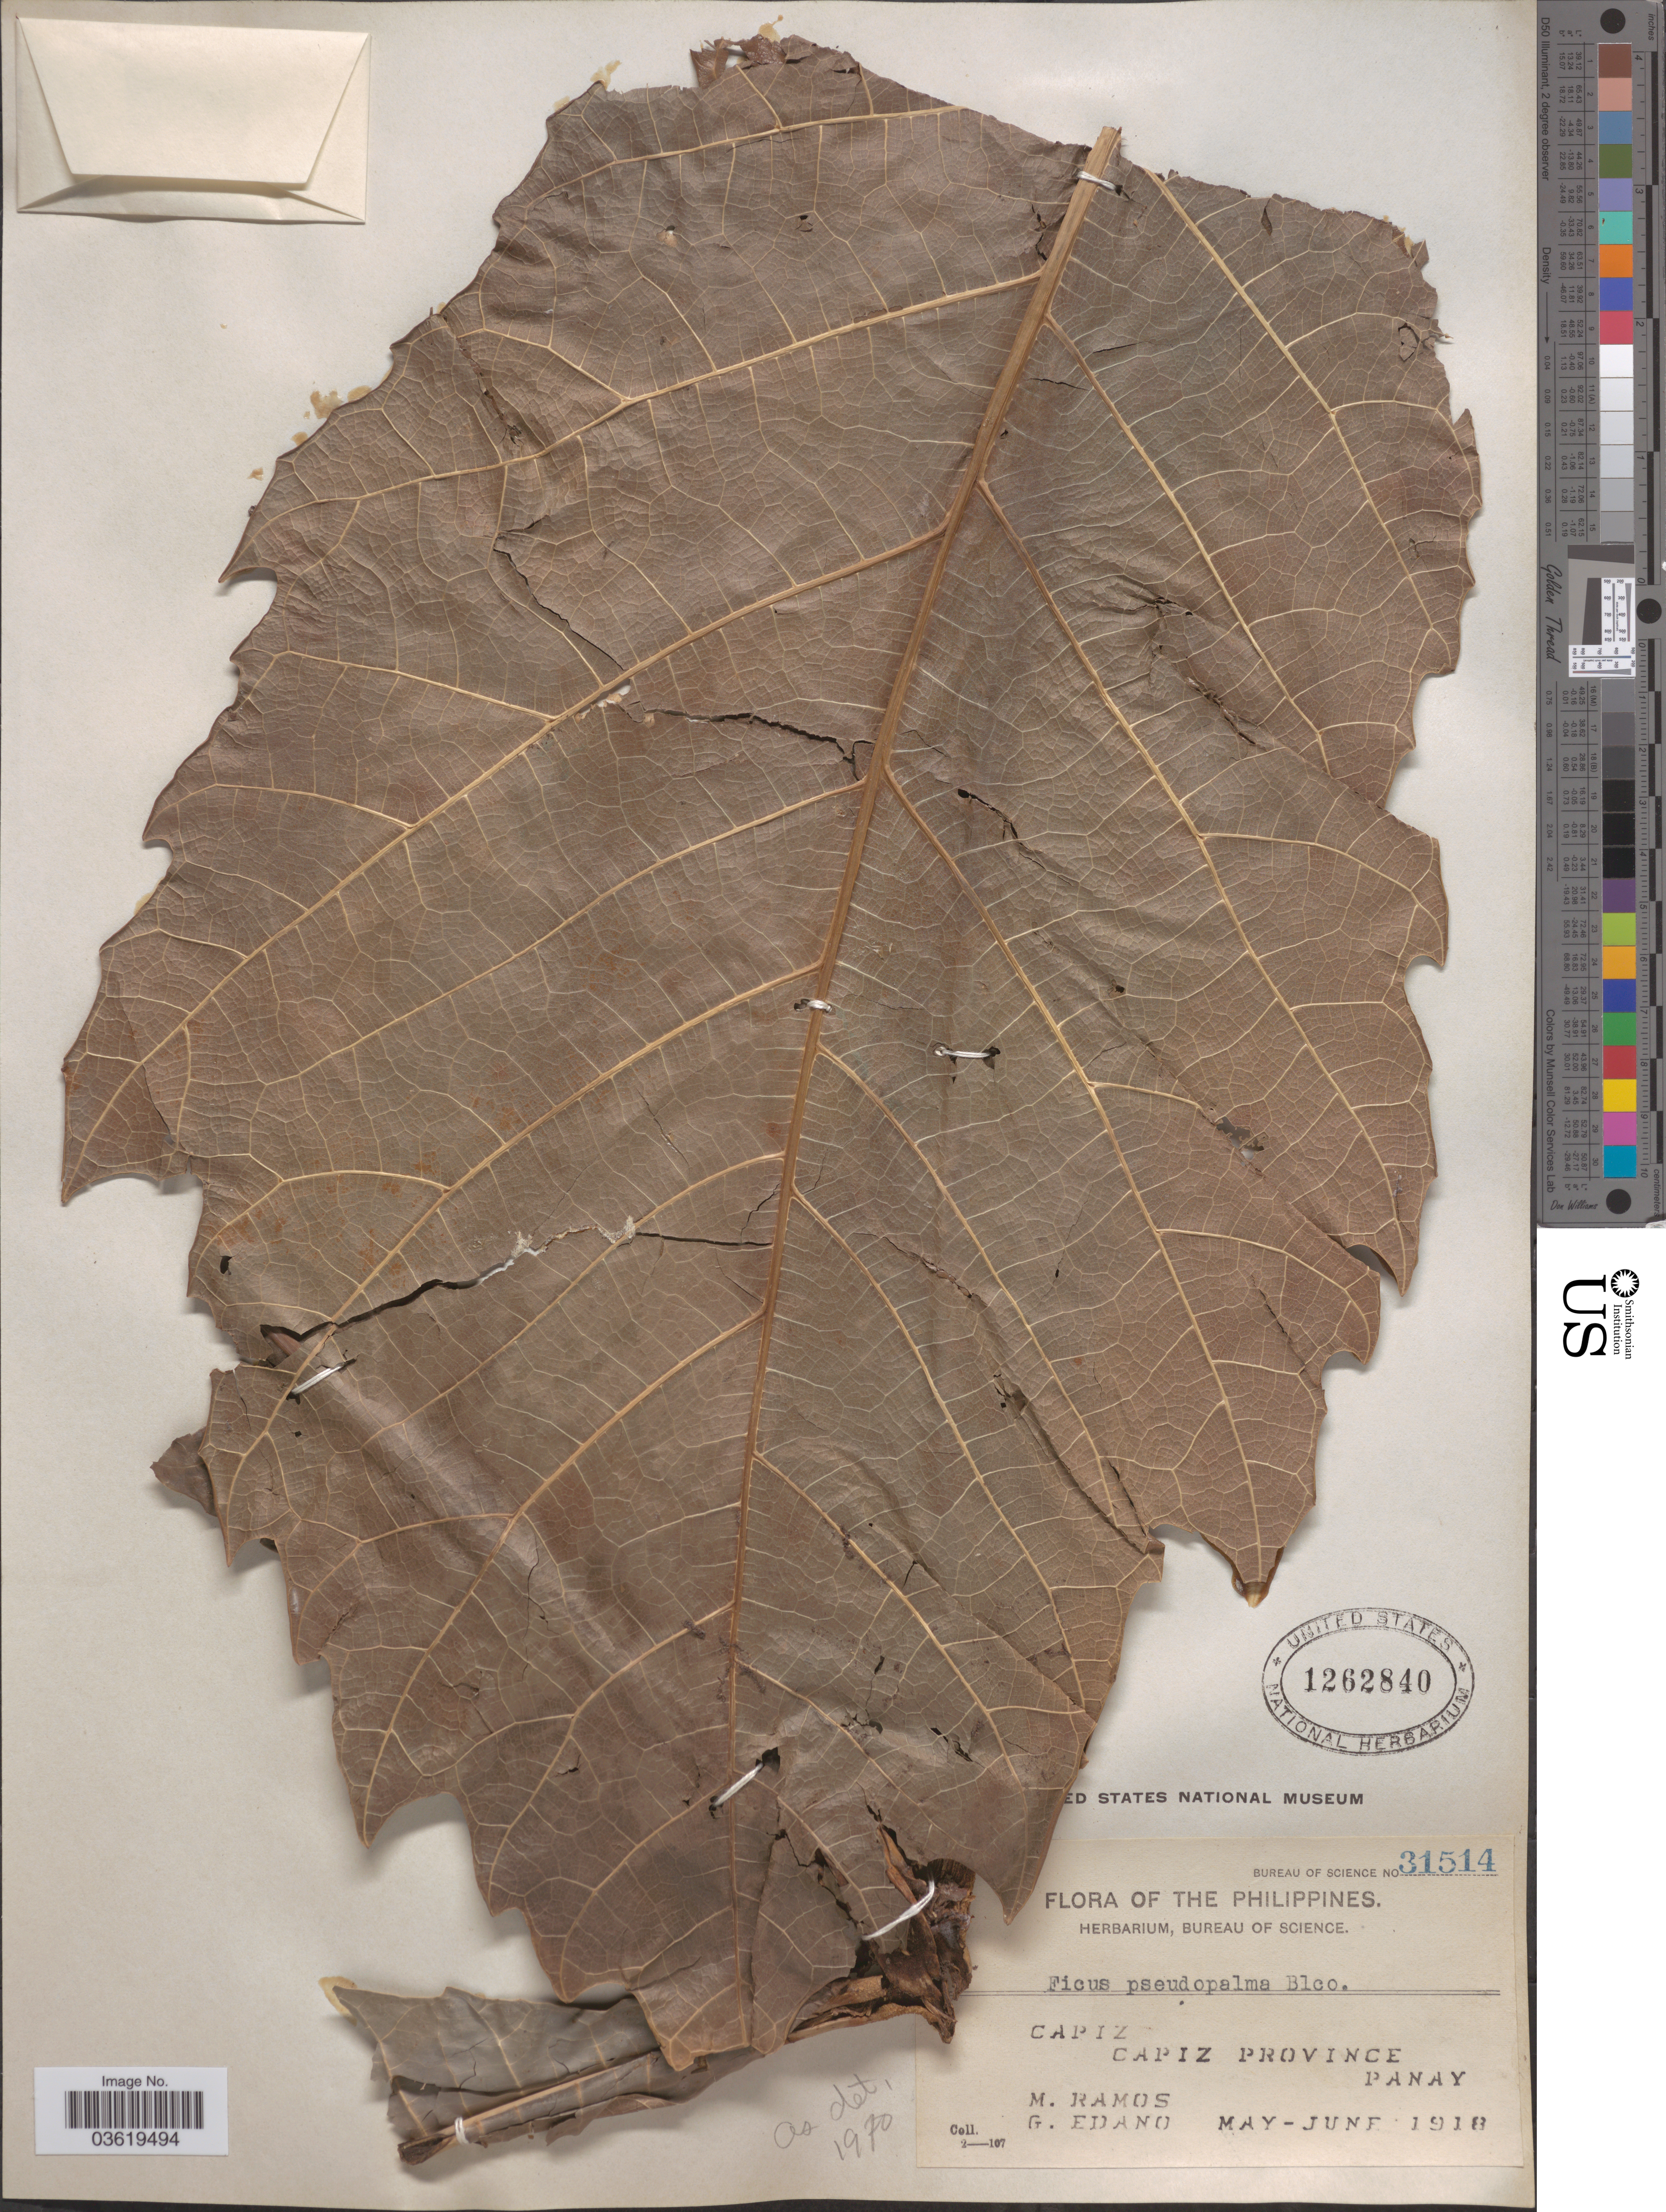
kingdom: Plantae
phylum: Tracheophyta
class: Magnoliopsida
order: Rosales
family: Moraceae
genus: Ficus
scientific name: Ficus pseudopalma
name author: Blanco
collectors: M. Ramos & G. Edaño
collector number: Bureau of Science 31514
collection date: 1918-05/1918-06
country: Philippines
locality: Capiz. Capiz Province, Panay.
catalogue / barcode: US 1262840